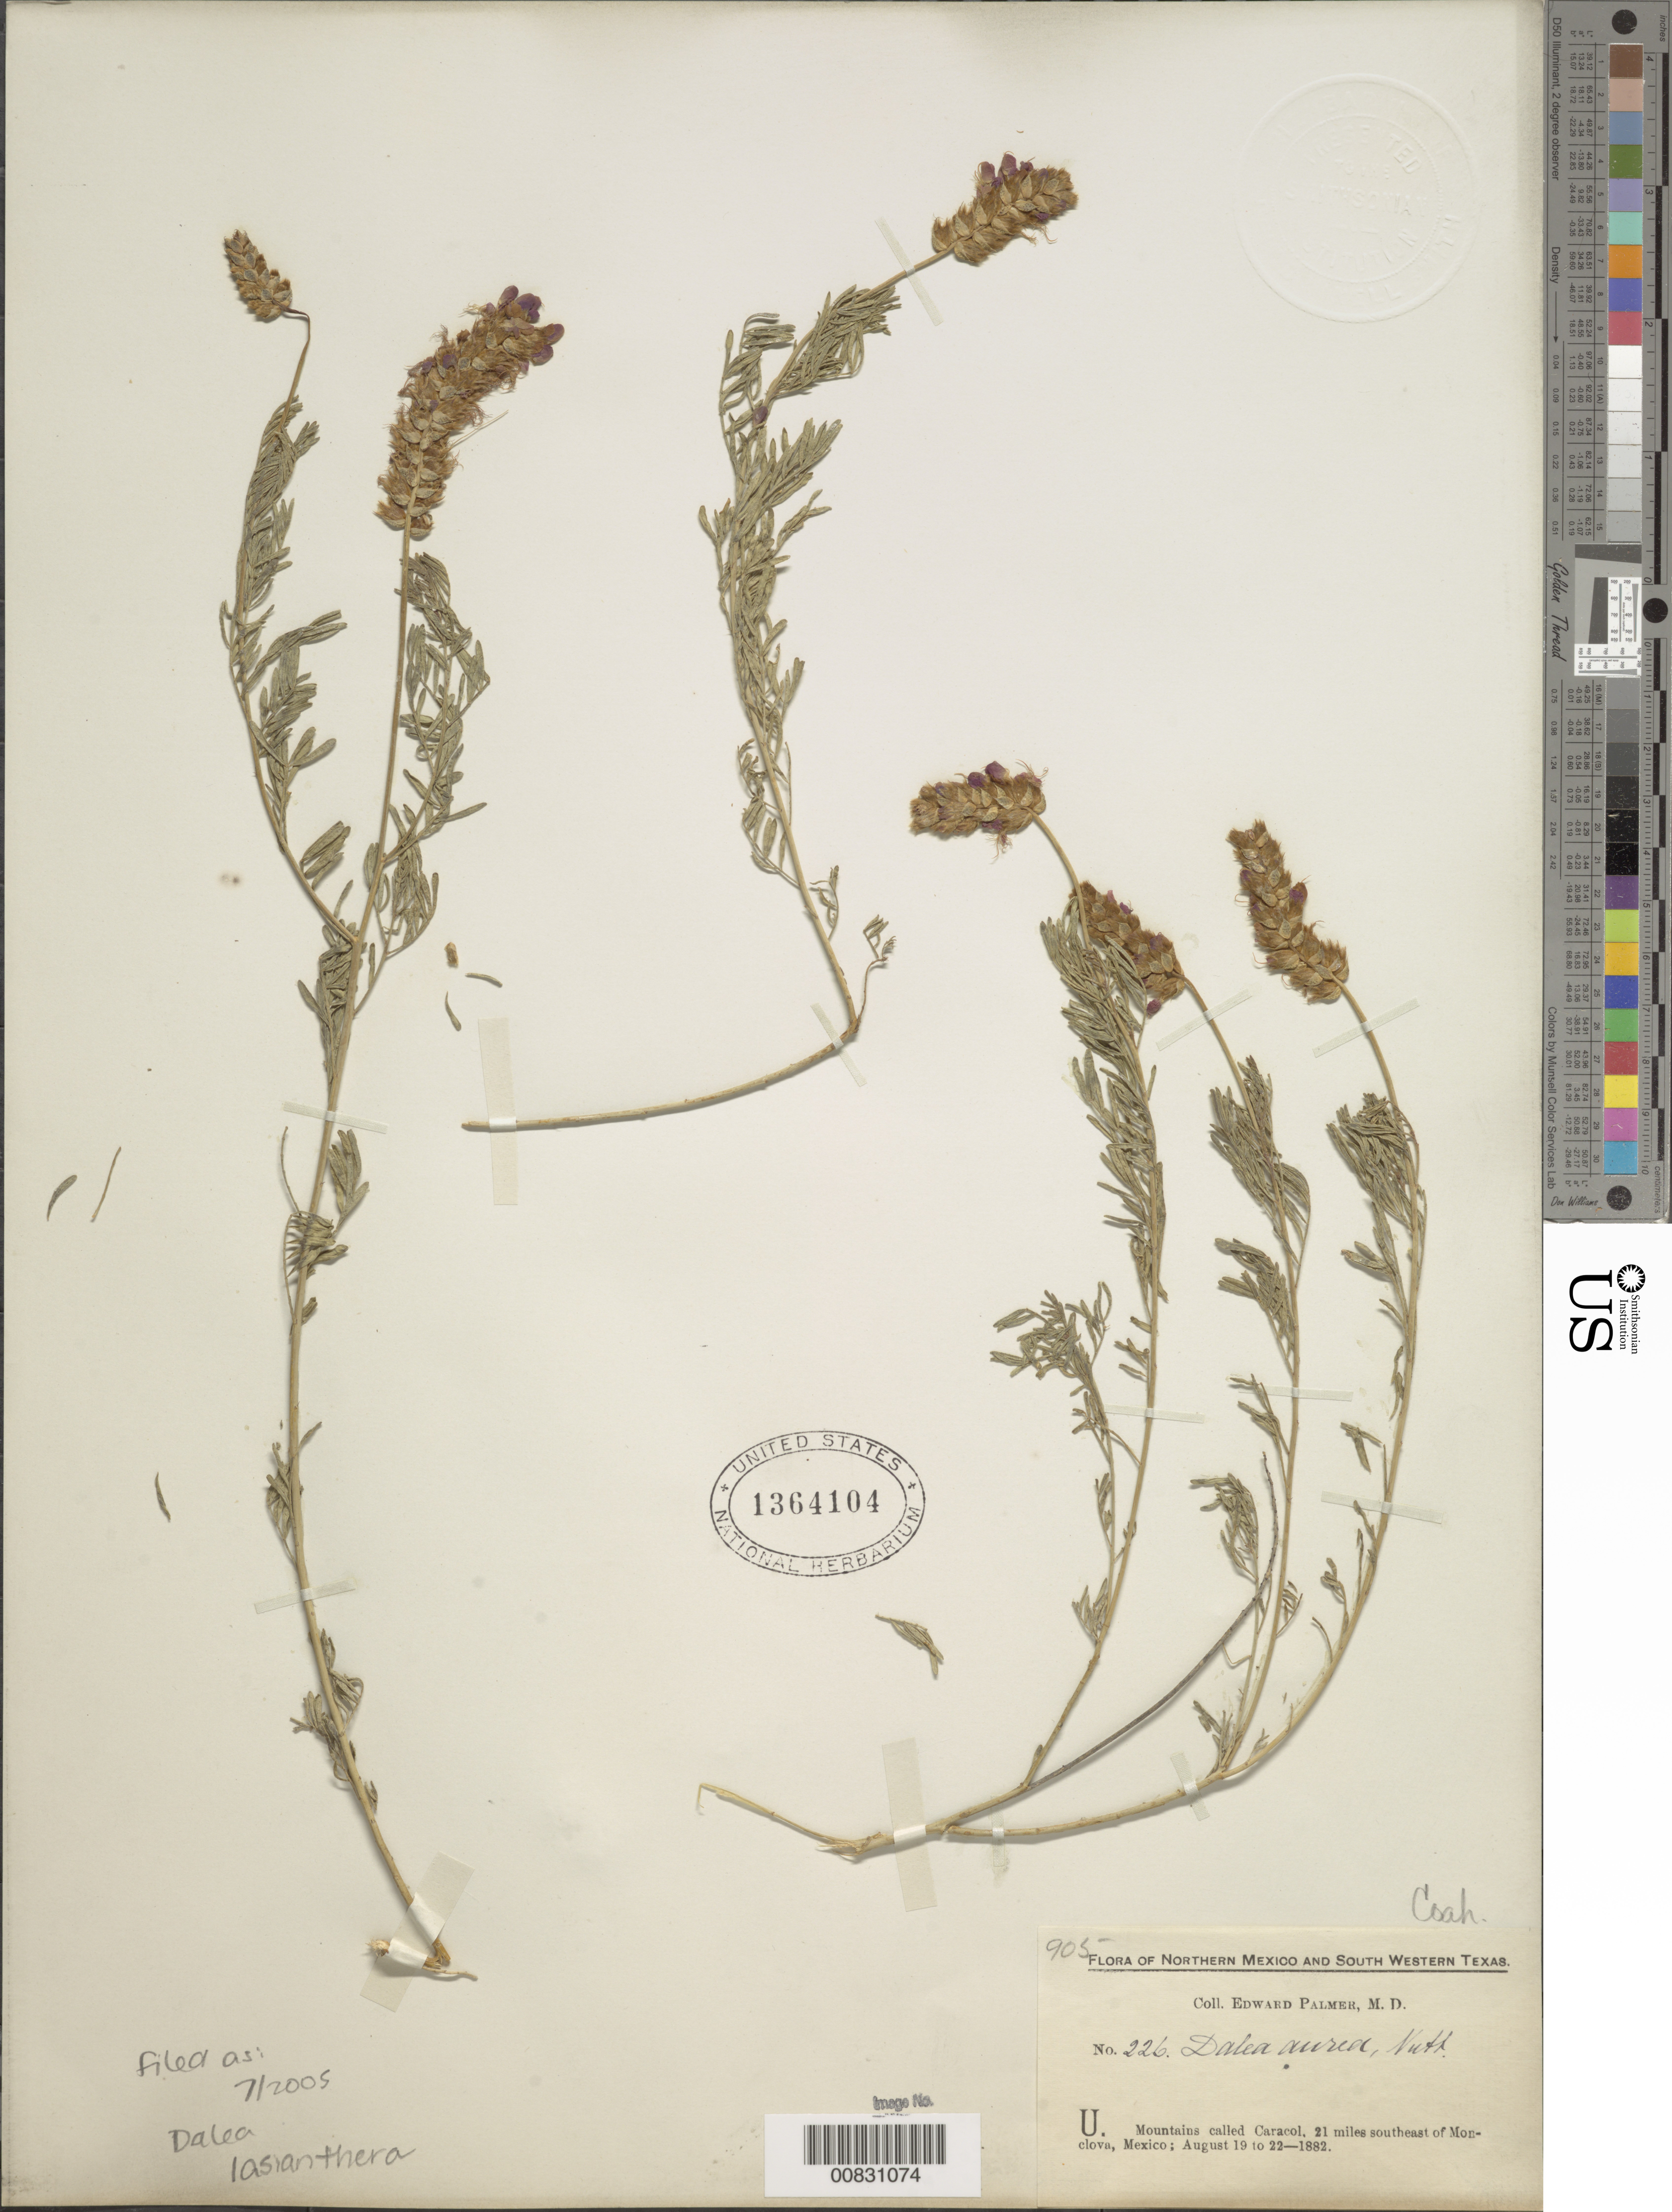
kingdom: Plantae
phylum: Tracheophyta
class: Magnoliopsida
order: Fabales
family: Fabaceae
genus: Dalea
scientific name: Dalea lasiathera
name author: A. Gray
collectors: E. Palmer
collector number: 226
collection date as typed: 19 Aug 1882 to 22 Aug 1882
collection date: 1882-08-19/1882-08-22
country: Mexico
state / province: Coahuila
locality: U. Mountains called Caracol, 21 miles southeast of Monclova, Coahuila.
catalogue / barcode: US 1364104